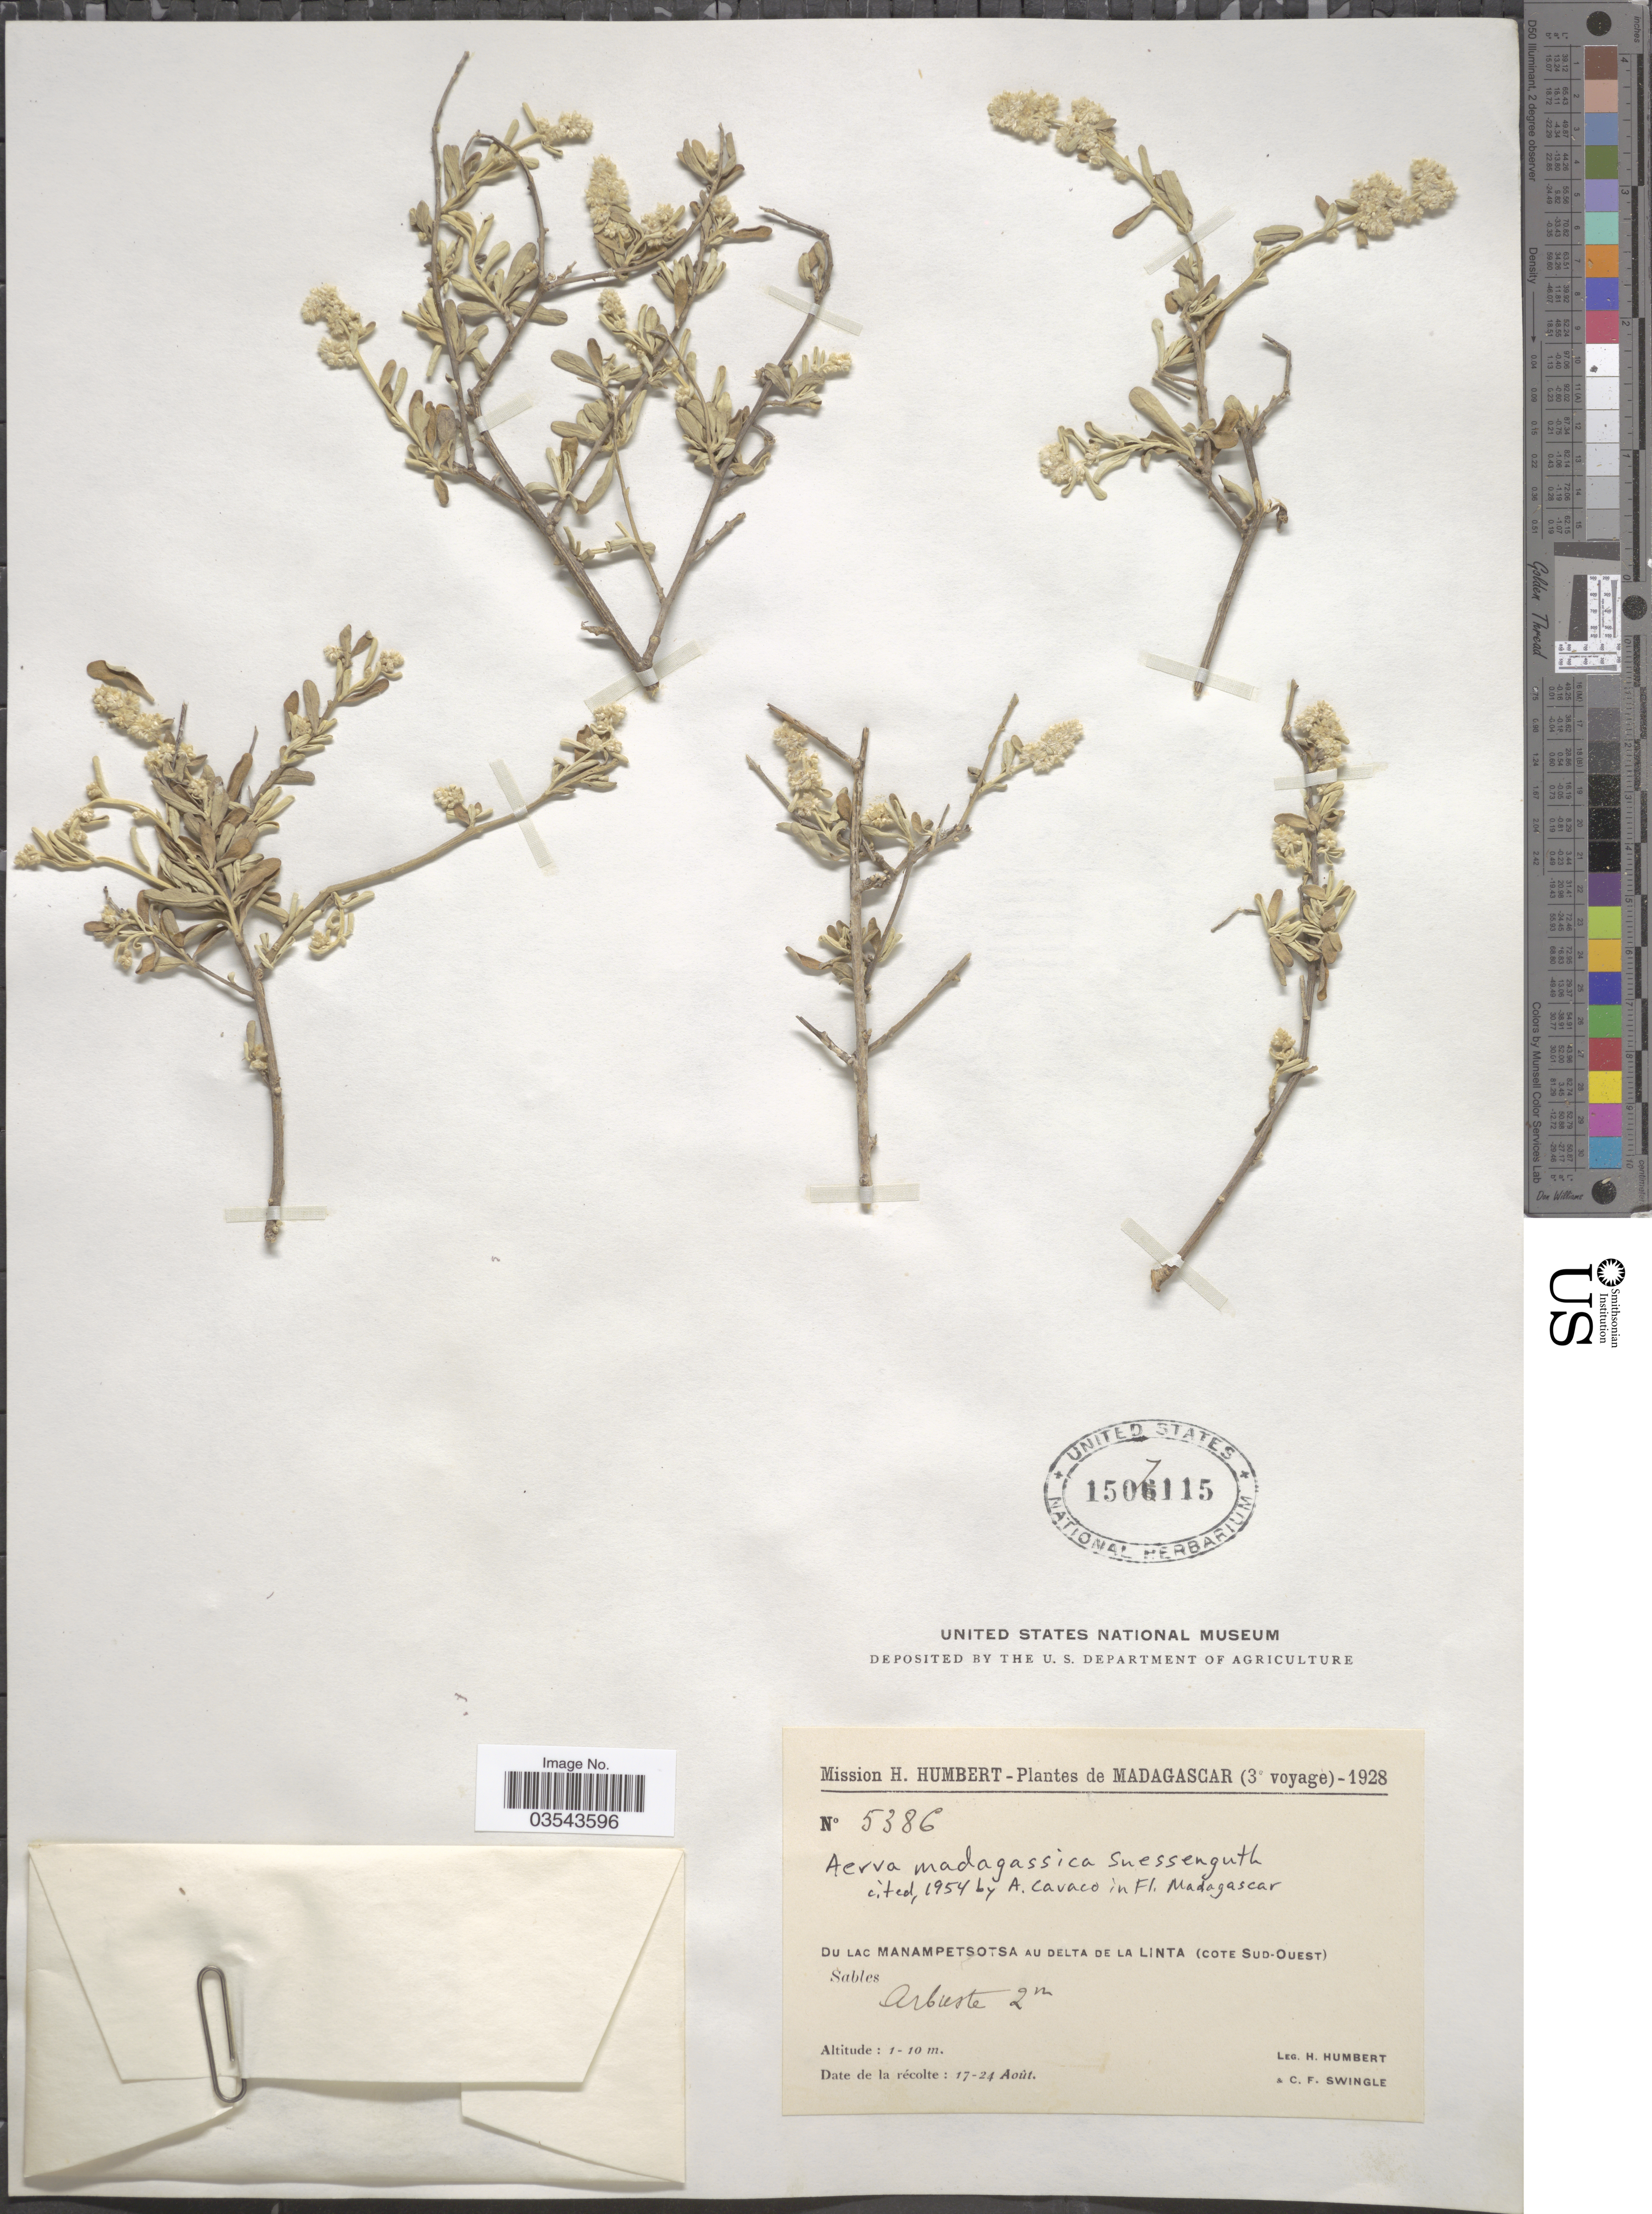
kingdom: Plantae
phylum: Tracheophyta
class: Magnoliopsida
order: Caryophyllales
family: Amaranthaceae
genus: Aerva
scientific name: Aerva madagassica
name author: Suess.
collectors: H. Humbert & C. Swingle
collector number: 5386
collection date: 1928-08-17/1928-08-24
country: Madagascar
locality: Du Lac Manampetsotsa au delta de la Linta (Cote Sud-Ouest).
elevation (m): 1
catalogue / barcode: US 1507115